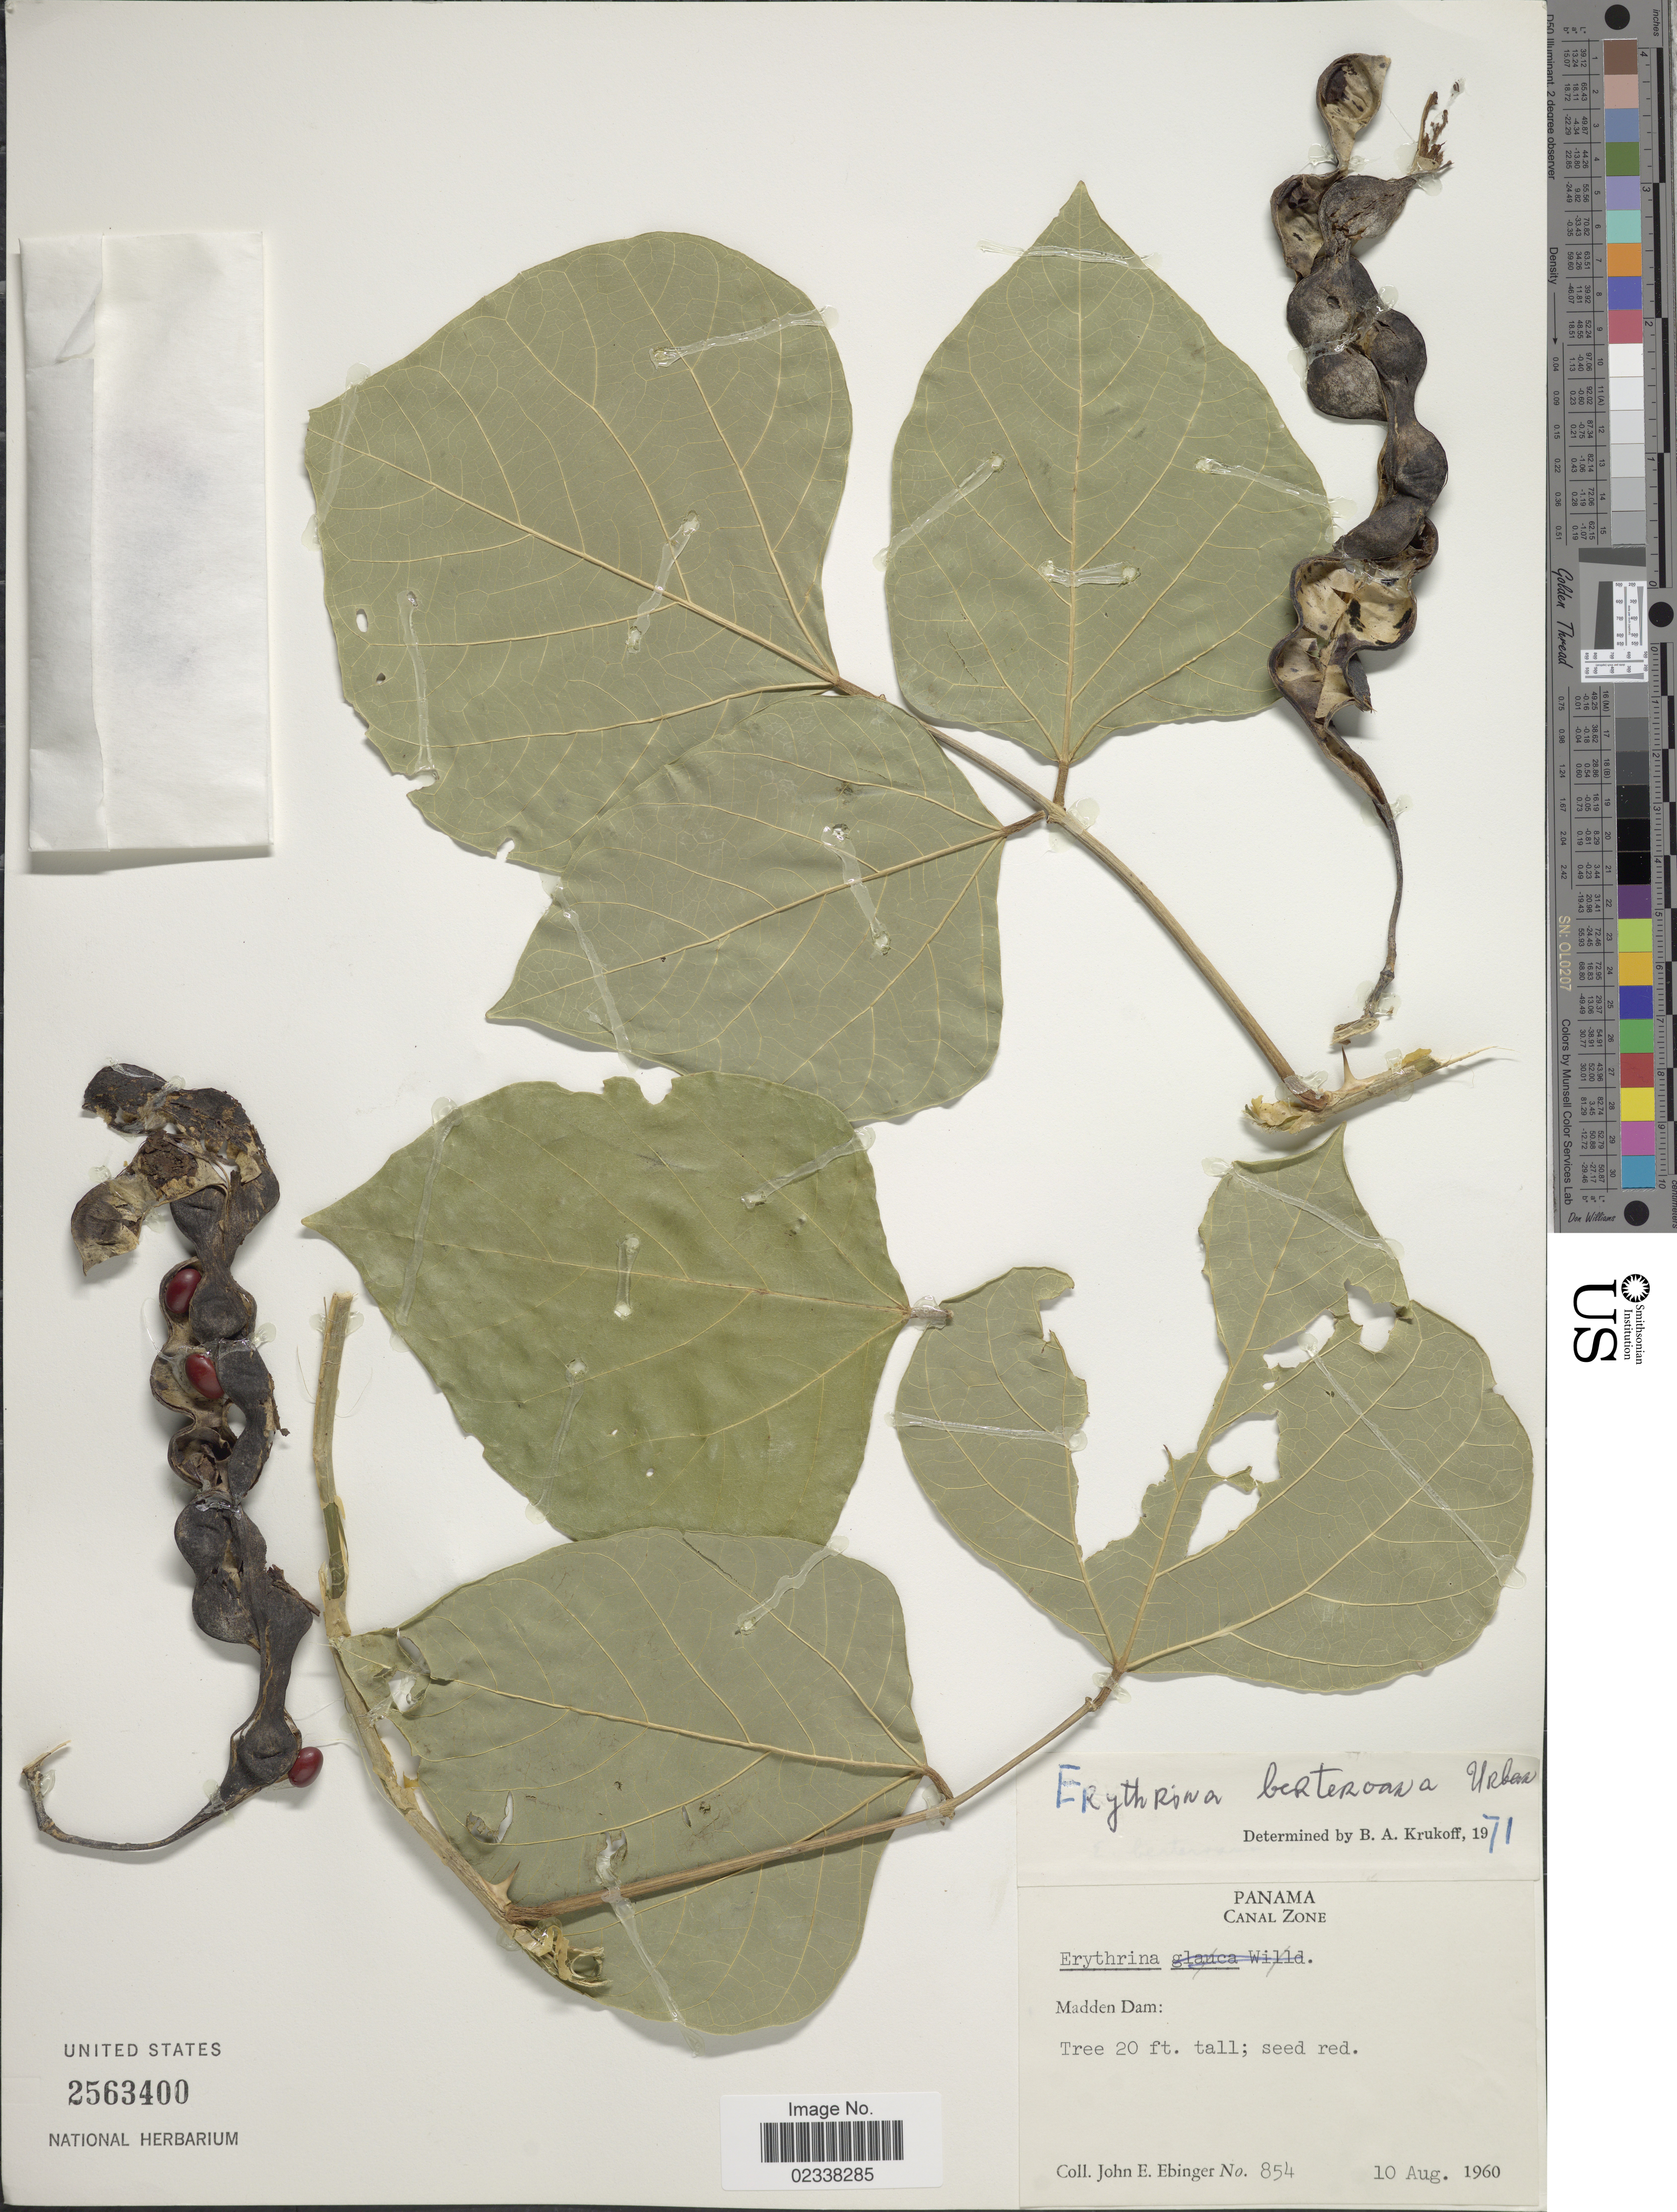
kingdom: Plantae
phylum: Tracheophyta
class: Magnoliopsida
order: Fabales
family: Fabaceae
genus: Erythrina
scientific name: Erythrina berteroana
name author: Urb.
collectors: J. Ebinger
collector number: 854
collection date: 1960-08-10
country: Panama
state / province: Colón / Panamá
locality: Canal Zone, Madden Dam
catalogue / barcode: US 2563400